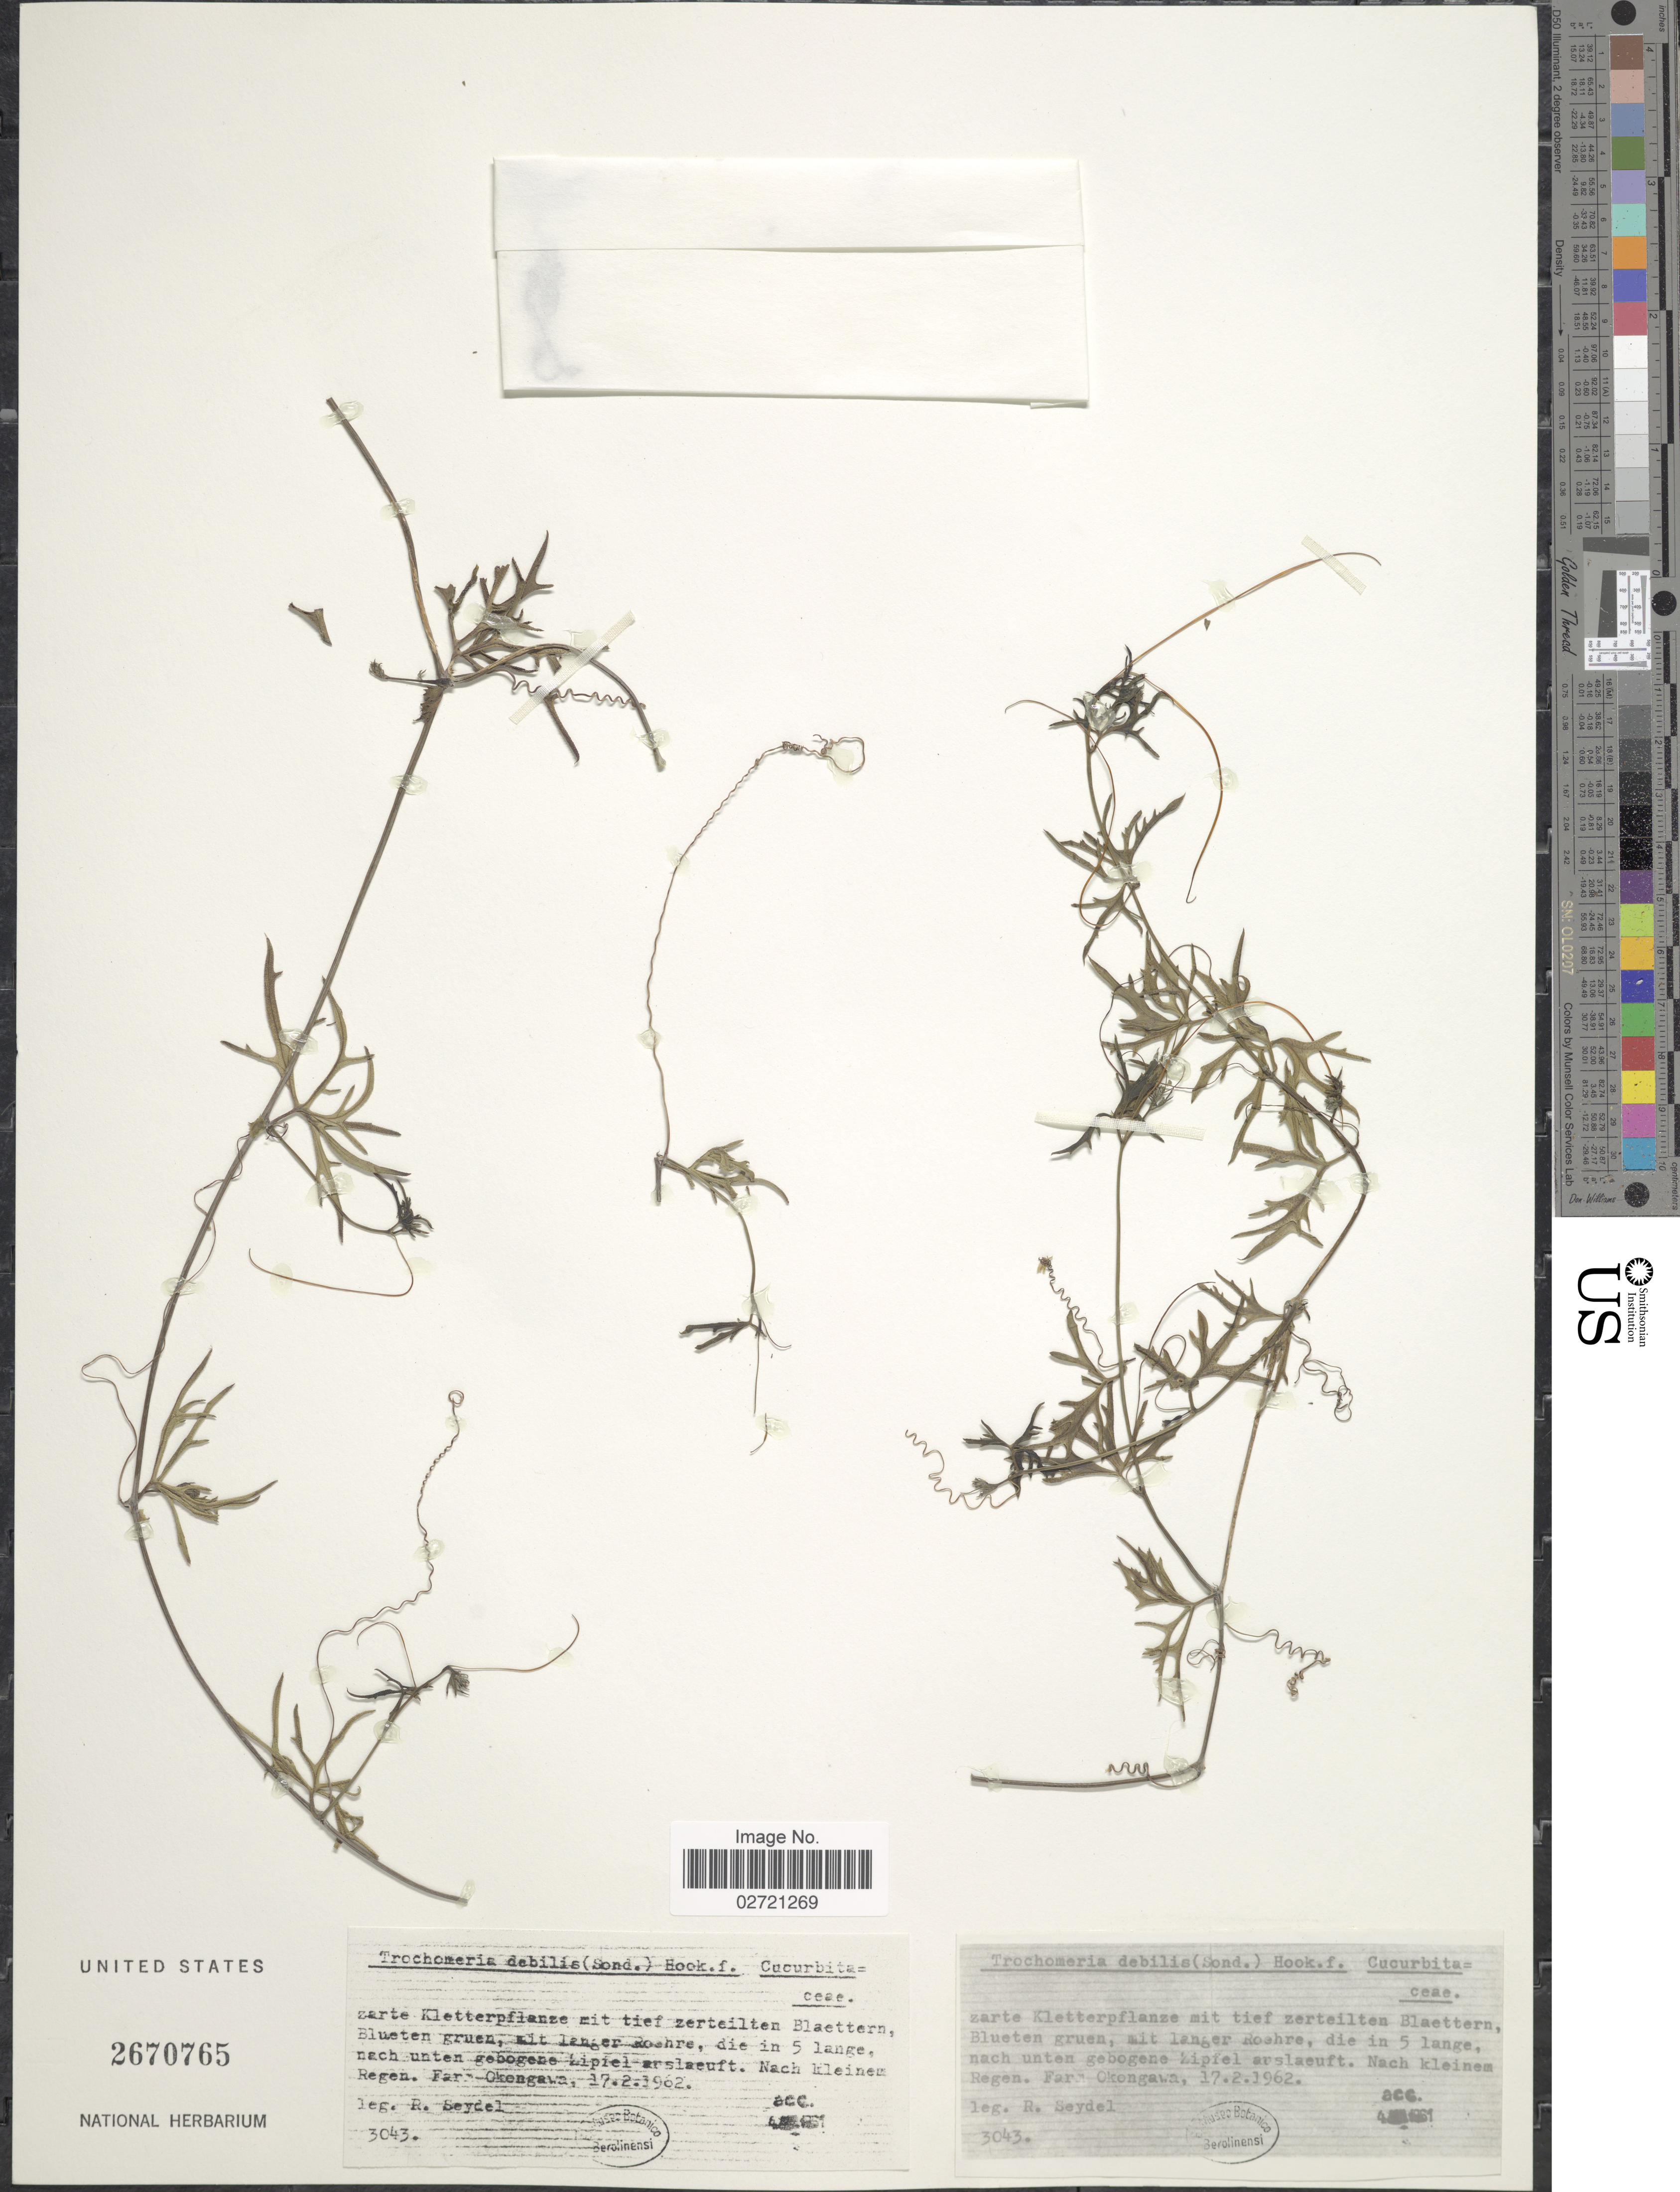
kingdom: Plantae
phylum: Tracheophyta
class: Magnoliopsida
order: Cucurbitales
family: Cucurbitaceae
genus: Trochomeria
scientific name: Trochomeria debilis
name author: Hook. f.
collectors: R. Seydel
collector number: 3043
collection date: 1962-02-17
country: Namibia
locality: Farm Okongawa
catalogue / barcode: US 2670765